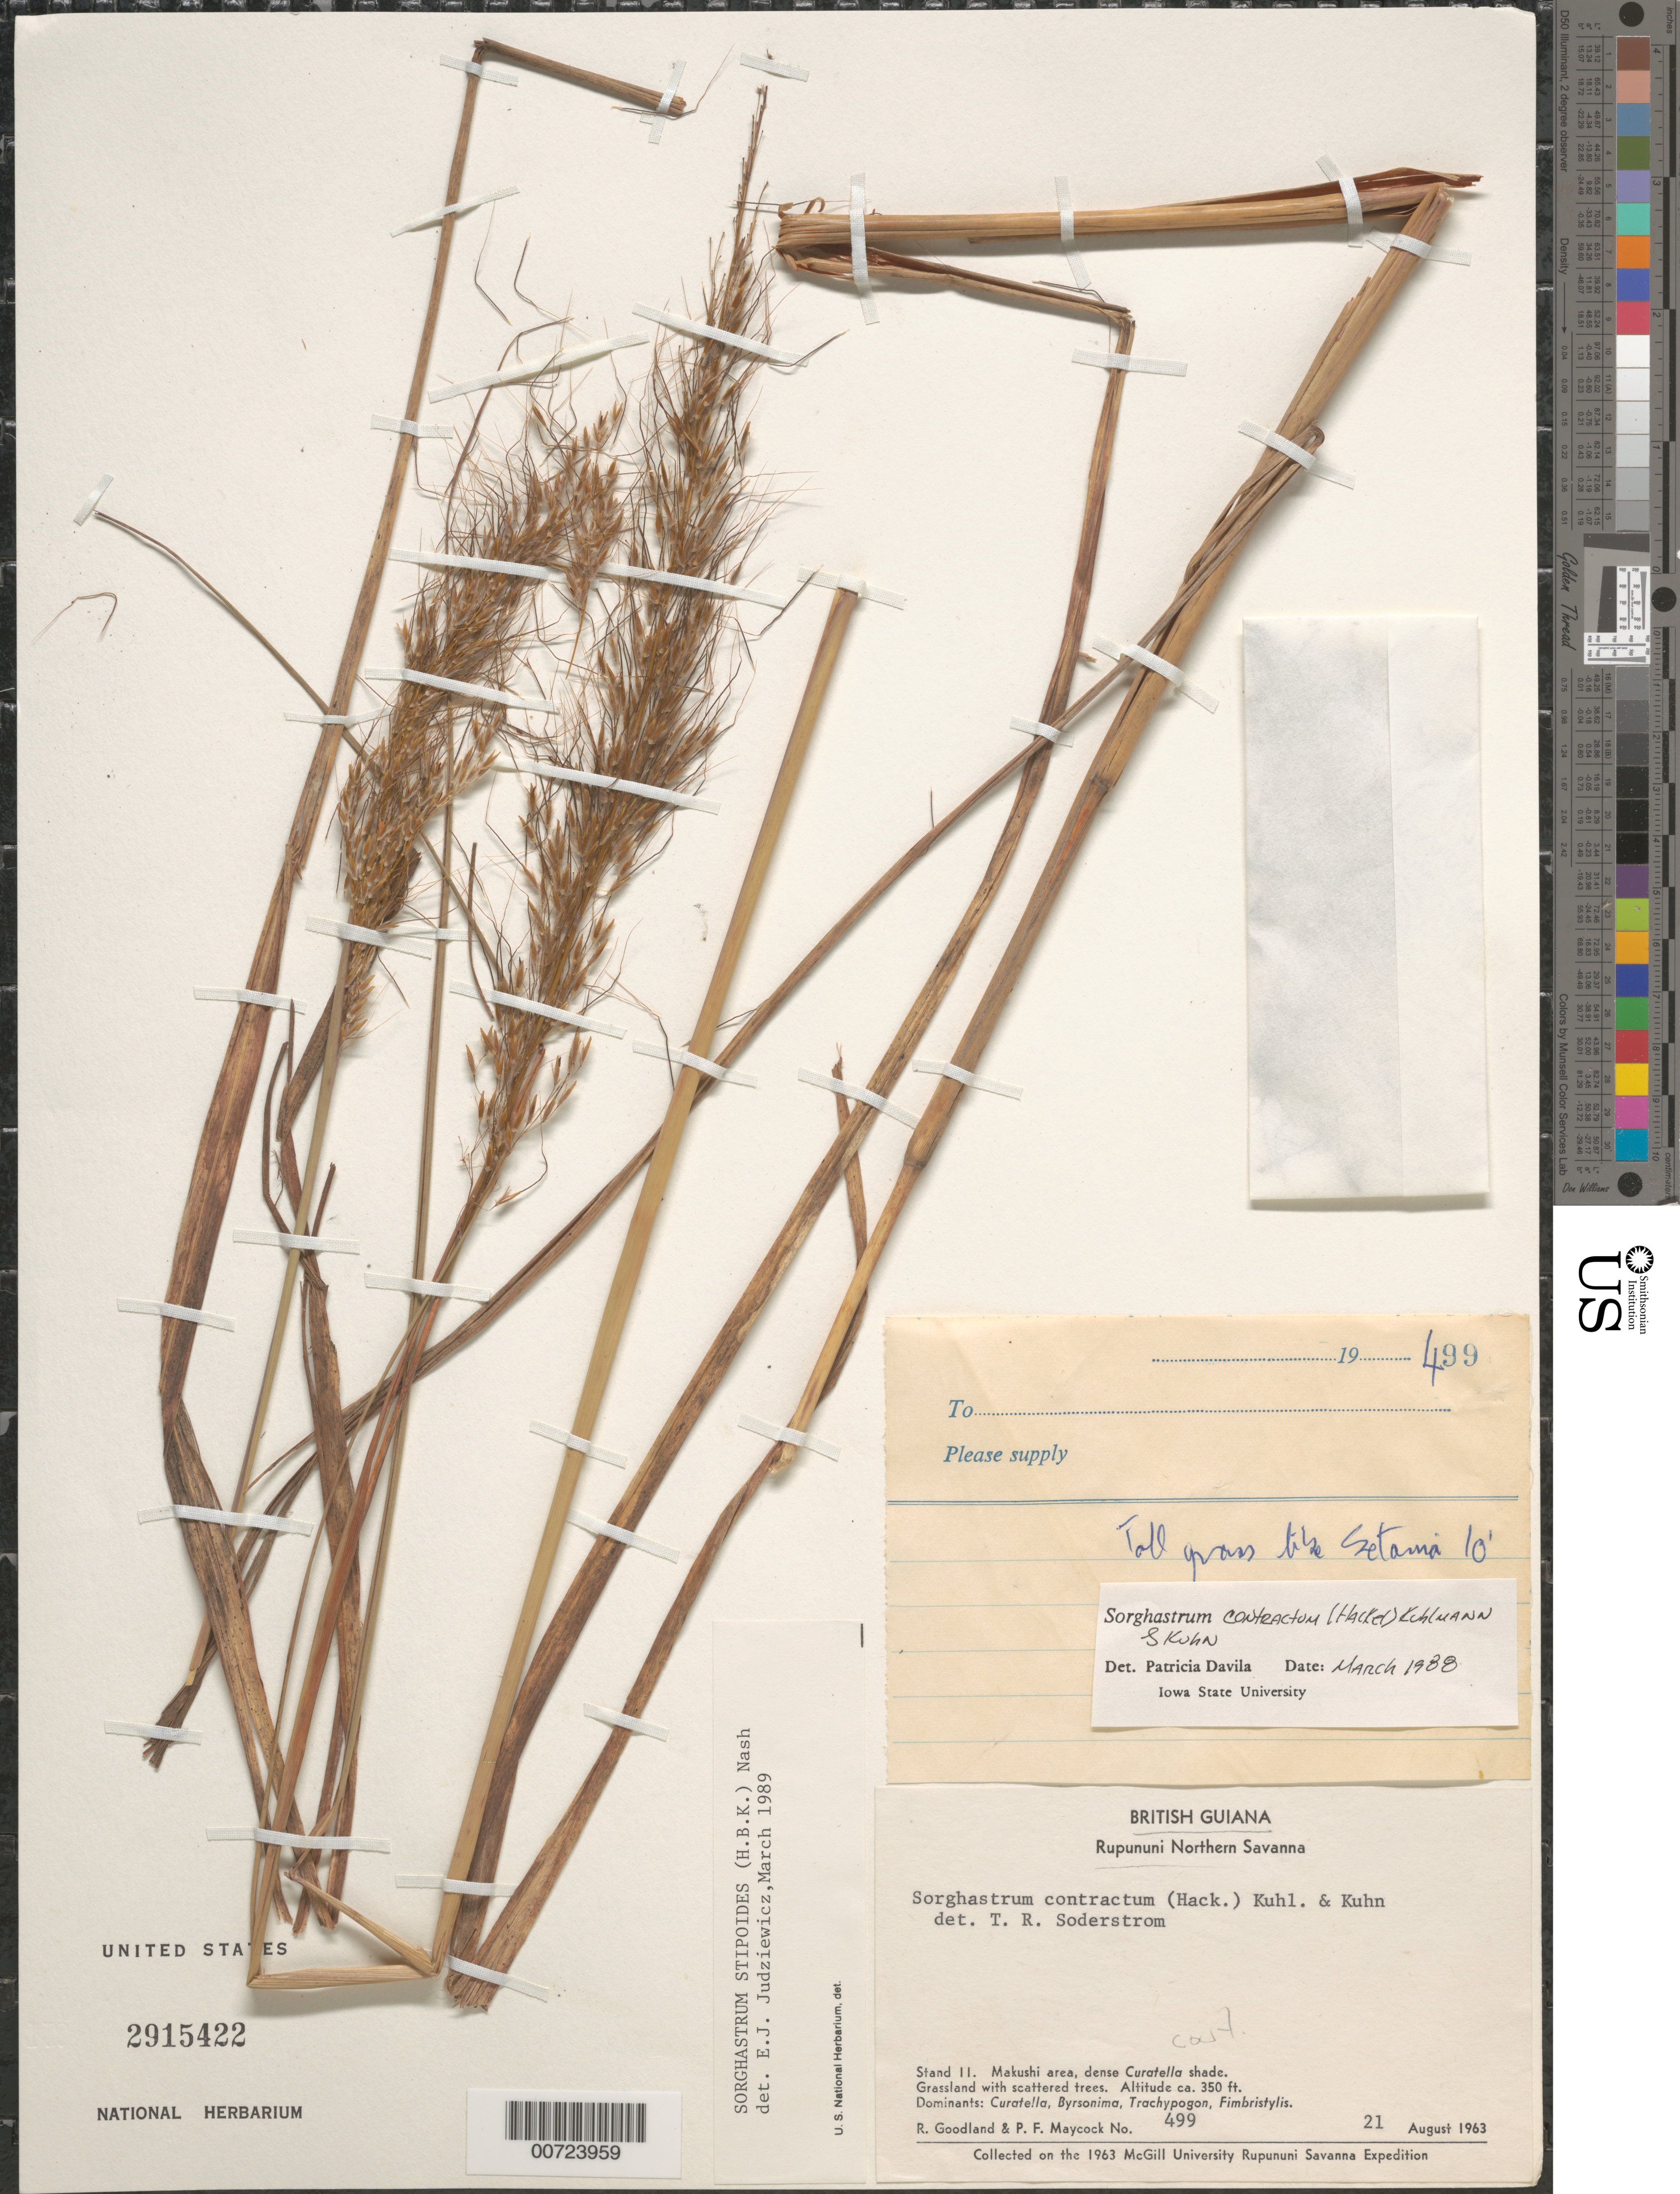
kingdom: Plantae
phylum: Tracheophyta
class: Liliopsida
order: Poales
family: Poaceae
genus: Sorghastrum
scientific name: Sorghastrum stipoides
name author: (Kunth) Nash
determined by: Judziewicz, E. J.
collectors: R. Goodland & P. Maycock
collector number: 499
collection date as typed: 21-Aug-63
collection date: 1963-08-21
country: Guyana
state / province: U. Takutu-U. Essequibo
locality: Rupununi Northern Savanna, Makushi area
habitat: Dense Curatella shade. Dominants: Curatella, Byrsonima, Trachypogon & Fimbristylis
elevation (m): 107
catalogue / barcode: US 2915422